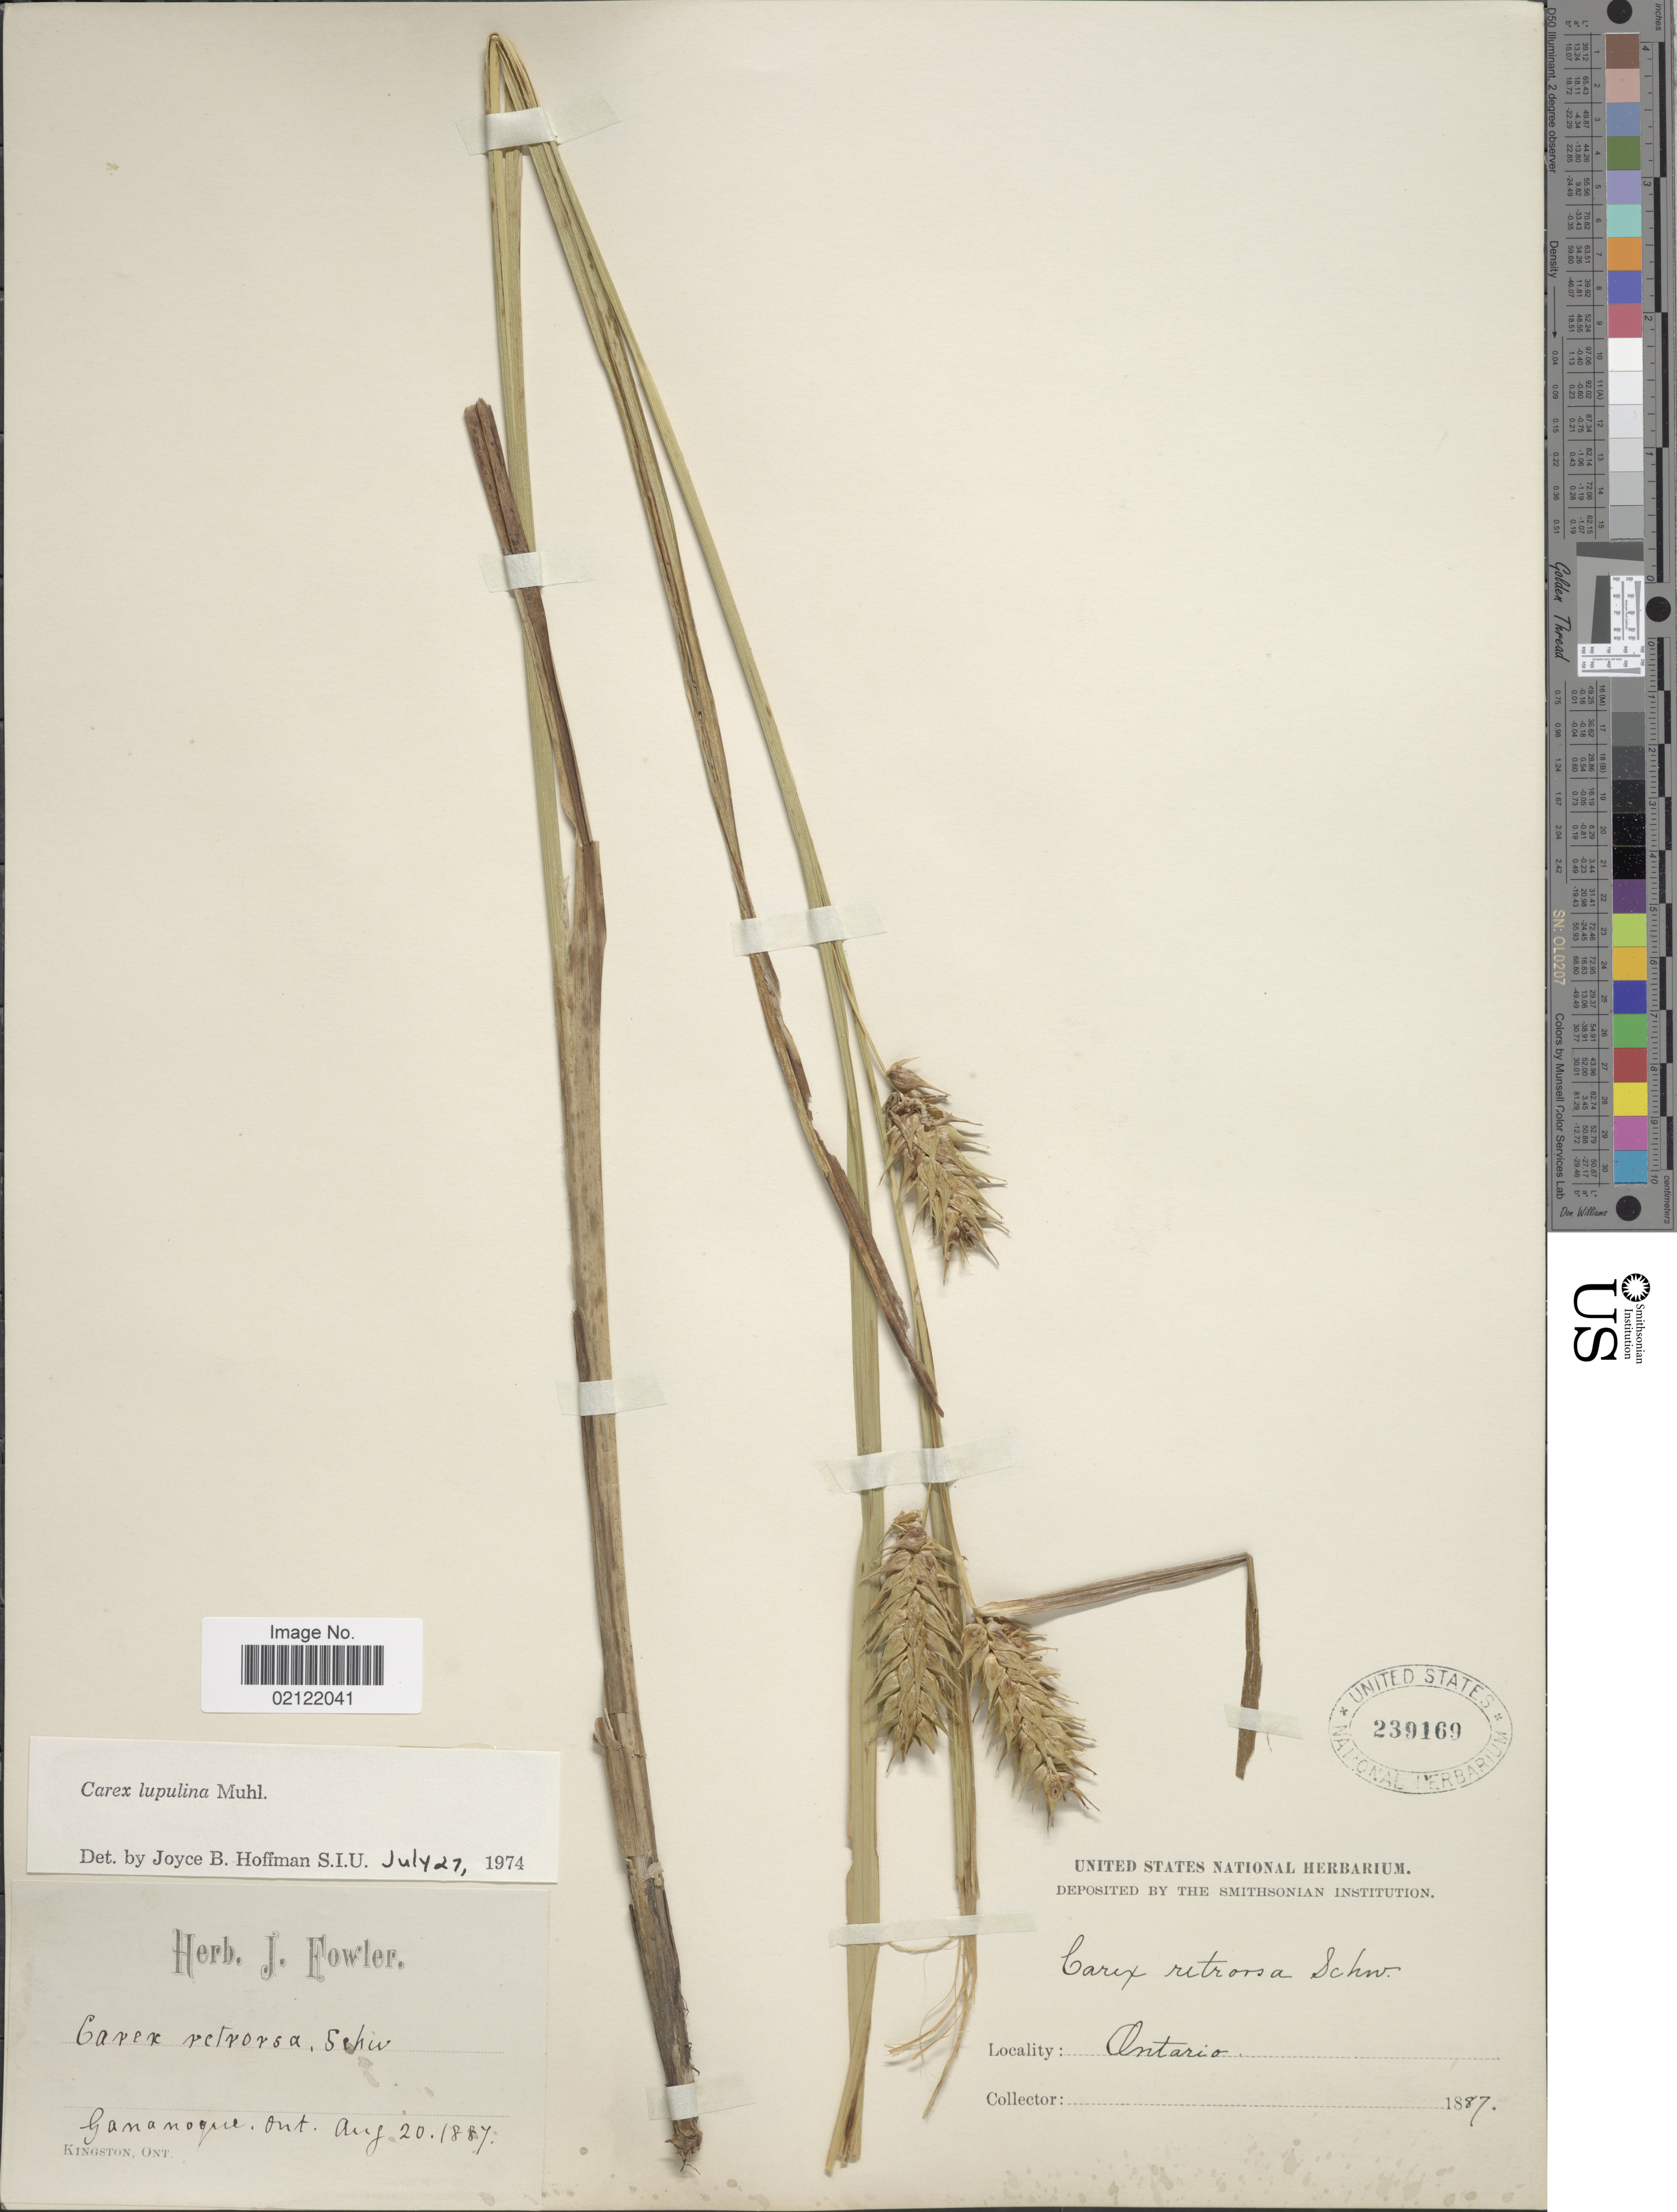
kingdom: Plantae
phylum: Tracheophyta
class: Liliopsida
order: Poales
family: Cyperaceae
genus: Carex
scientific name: Carex lupulina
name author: Muhl. ex Willd.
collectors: ex herb. J. Fowler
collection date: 1887-08-20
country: Canada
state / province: Ontario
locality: Gananoque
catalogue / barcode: US 239169